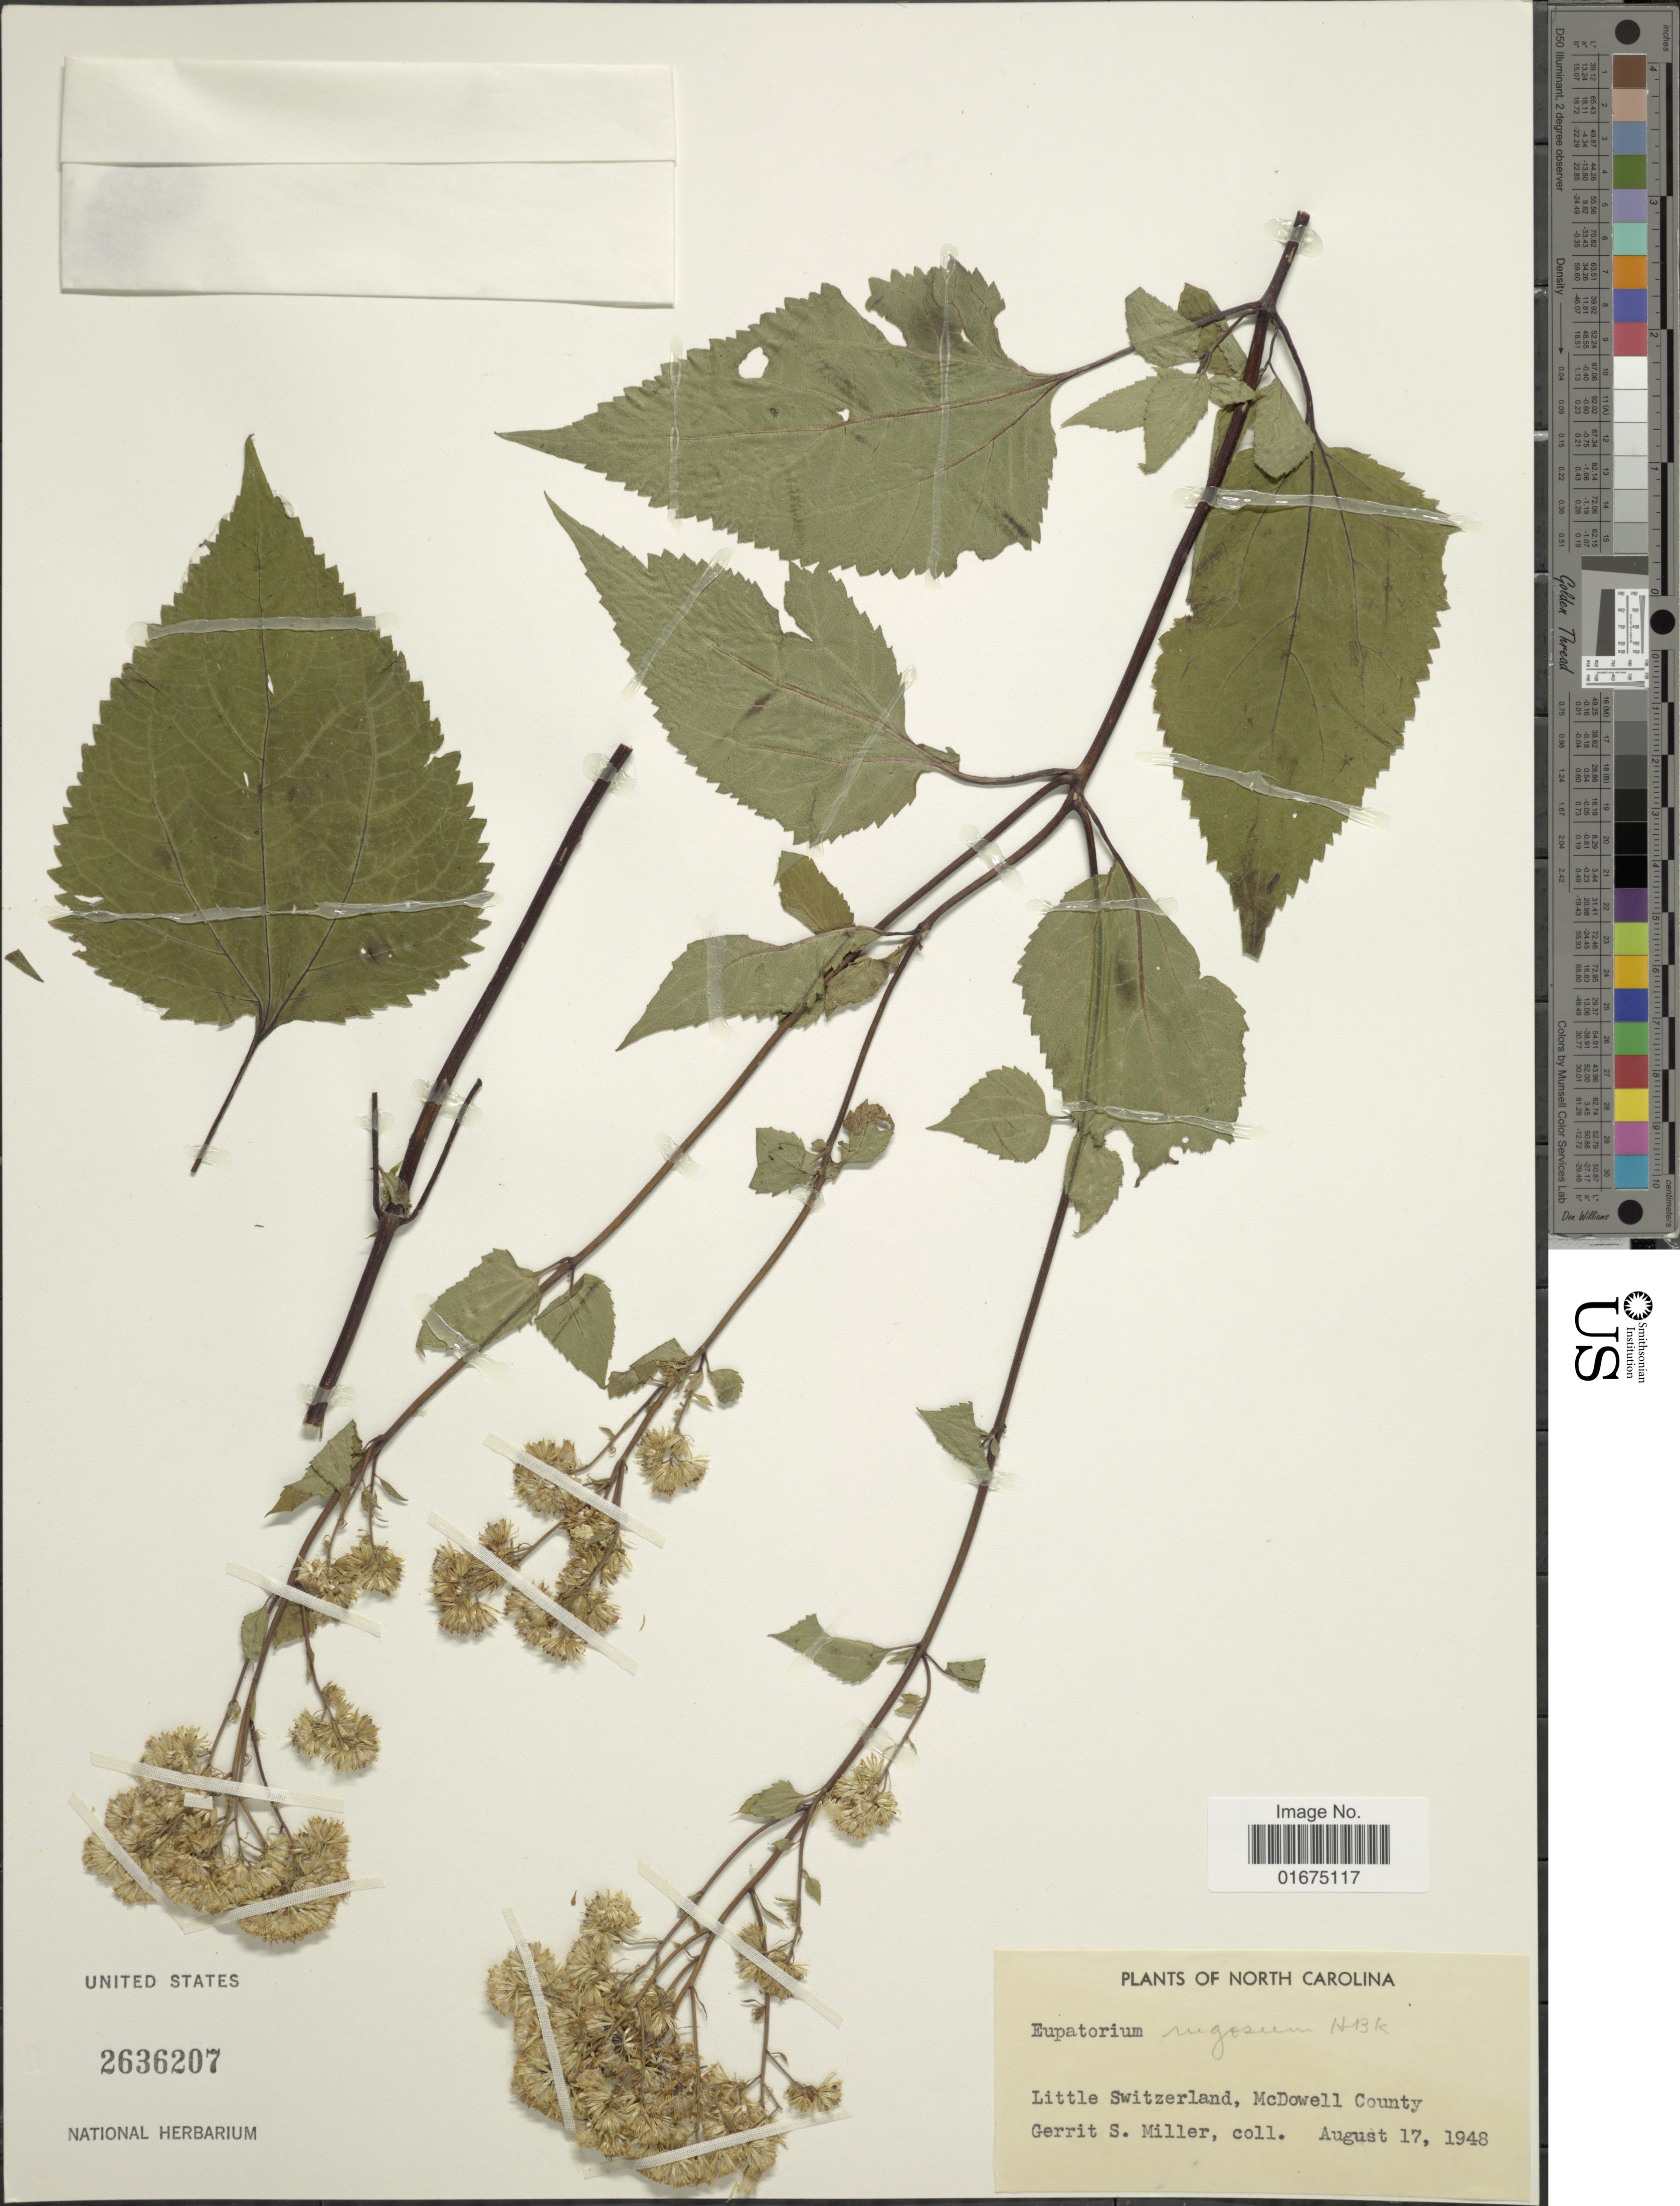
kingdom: Plantae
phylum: Tracheophyta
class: Magnoliopsida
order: Asterales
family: Asteraceae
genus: Ageratina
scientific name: Ageratina altissima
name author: (L.) R.M. King & H. Rob.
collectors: G. S. Miller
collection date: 1948-08-17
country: United States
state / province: North Carolina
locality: Little Switzerland, McDowell County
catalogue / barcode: US 2636207